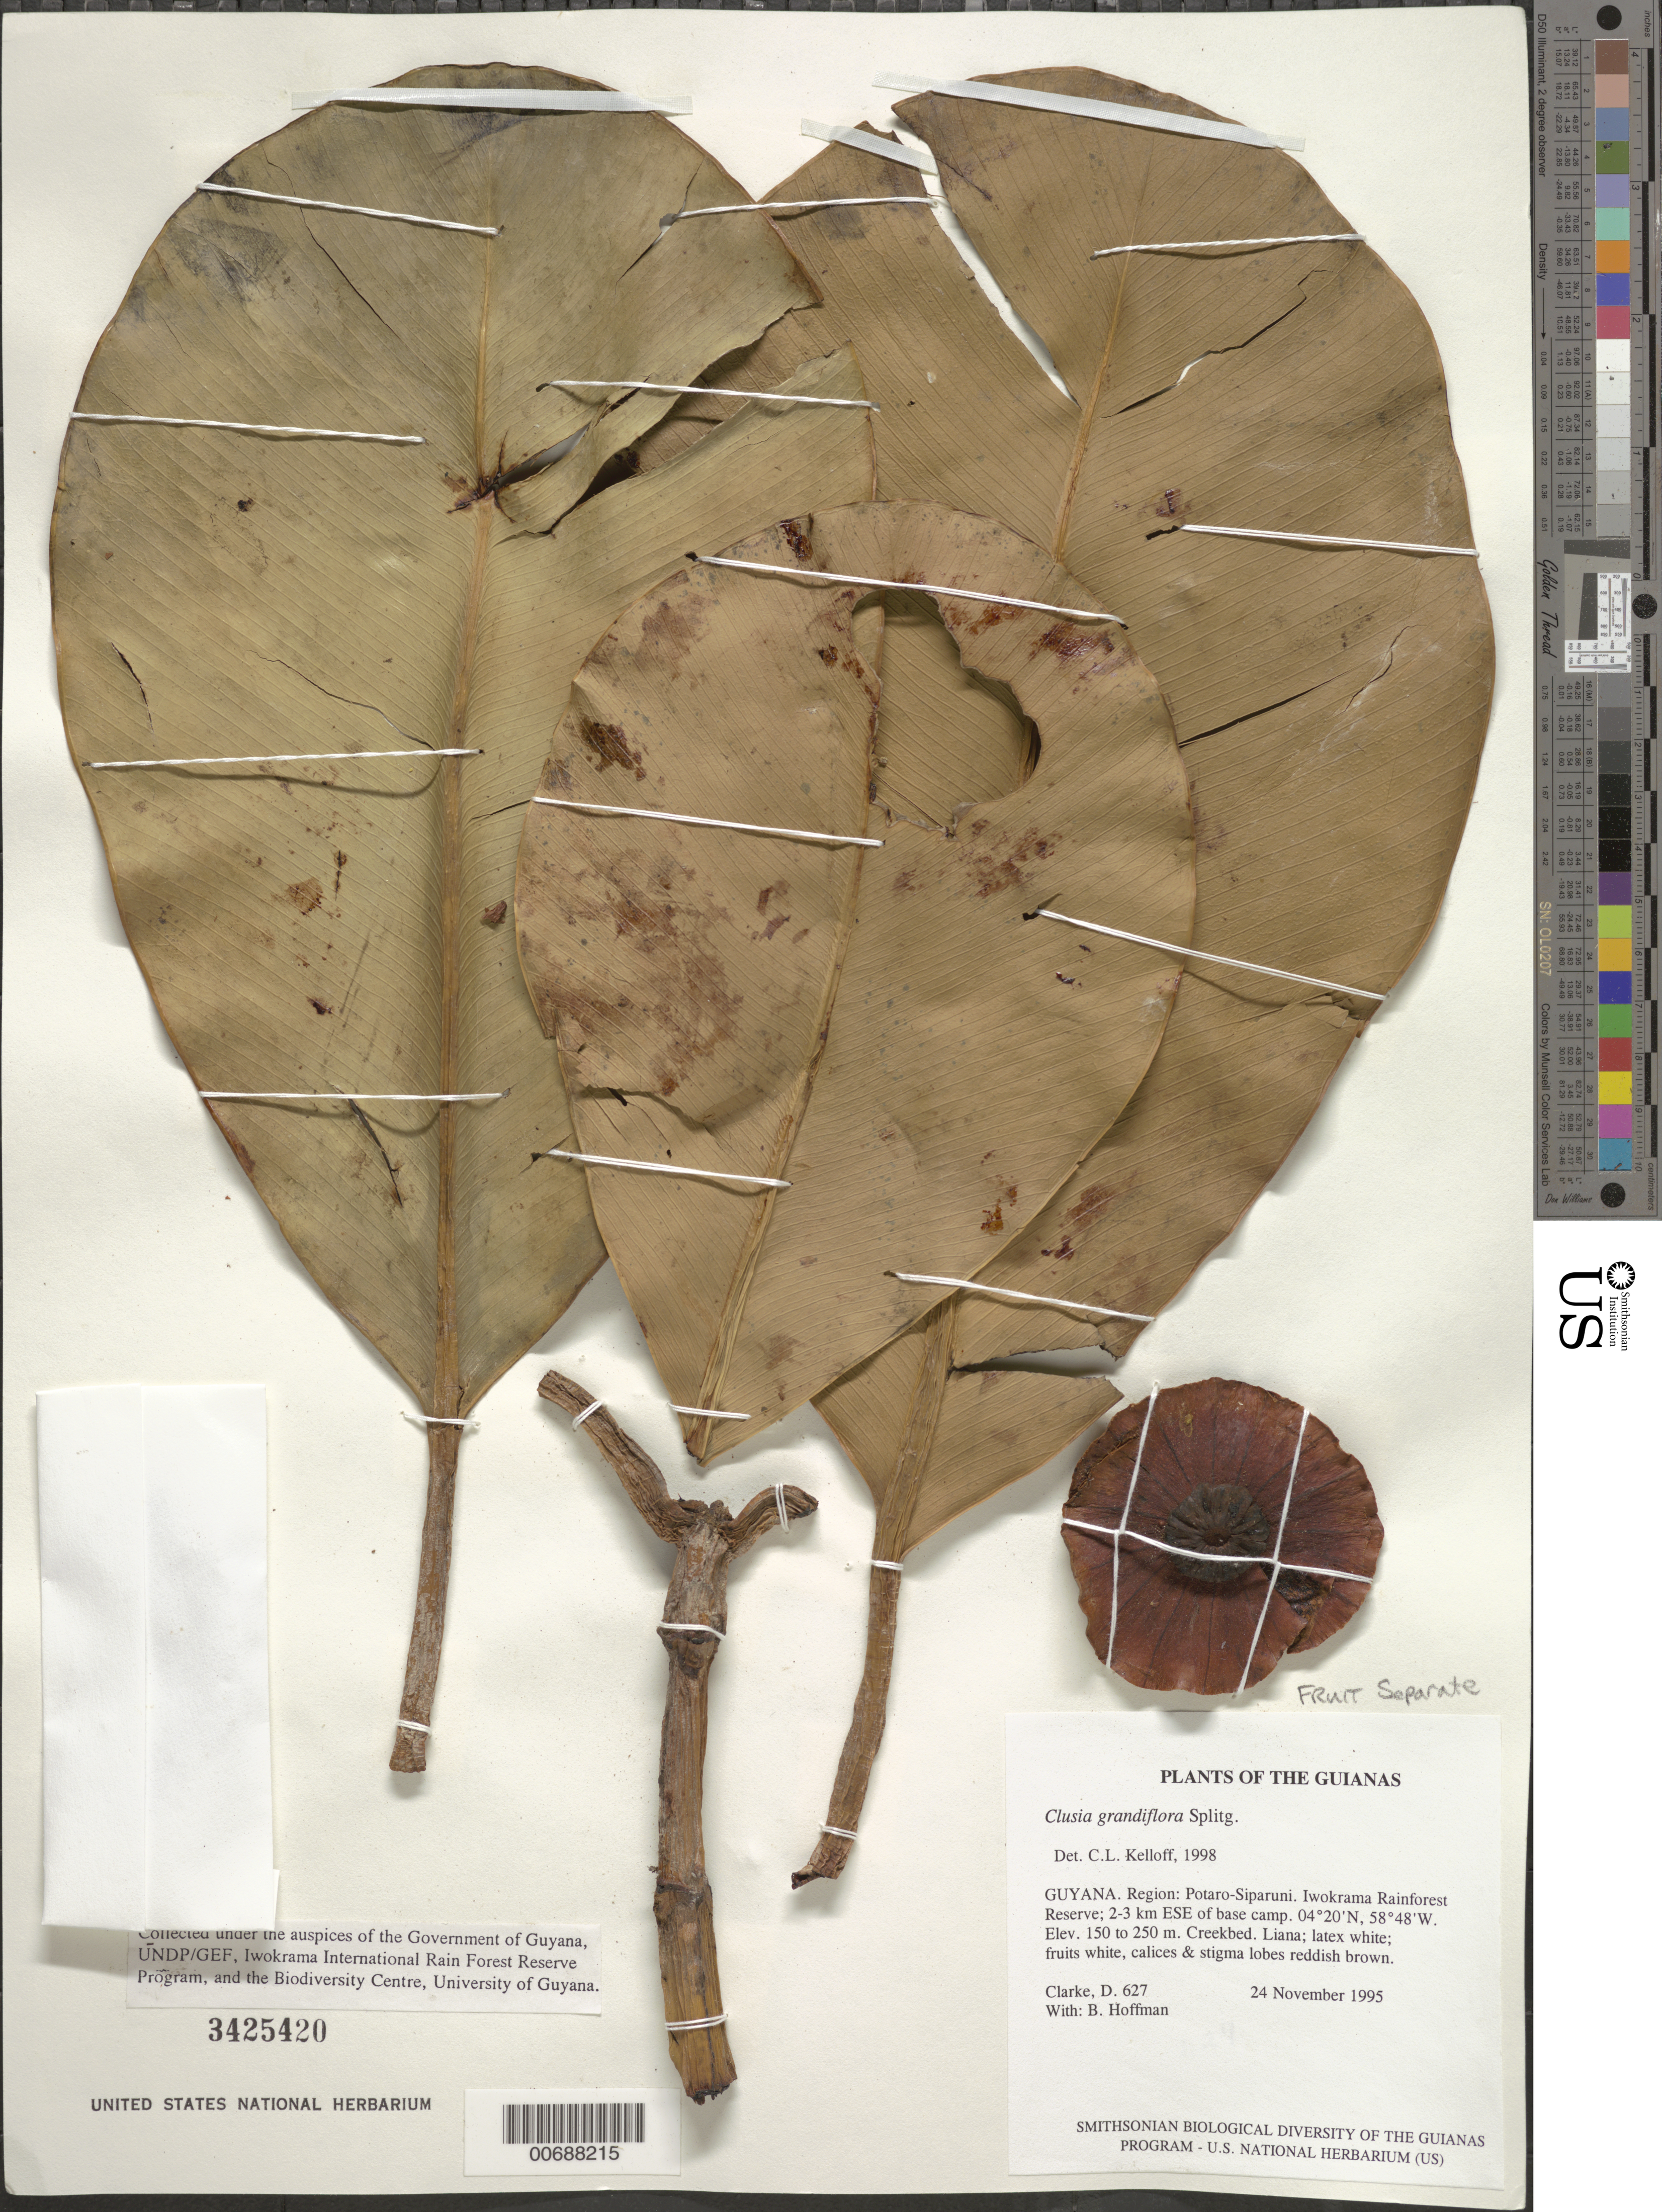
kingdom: Plantae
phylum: Tracheophyta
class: Magnoliopsida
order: Malpighiales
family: Clusiaceae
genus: Clusia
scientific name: Clusia grandiflora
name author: Splitg.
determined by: Pipoly, J. J., III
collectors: H. D. Clarke & B. Hoffman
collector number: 627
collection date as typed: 24 November 1995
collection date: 1995-11-24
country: Guyana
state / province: Potaro-Siparuni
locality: Iwokrama Rainforest Reserve; 2-3 km ESE of base camp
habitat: Creekbed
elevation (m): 150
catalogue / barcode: US 3425420